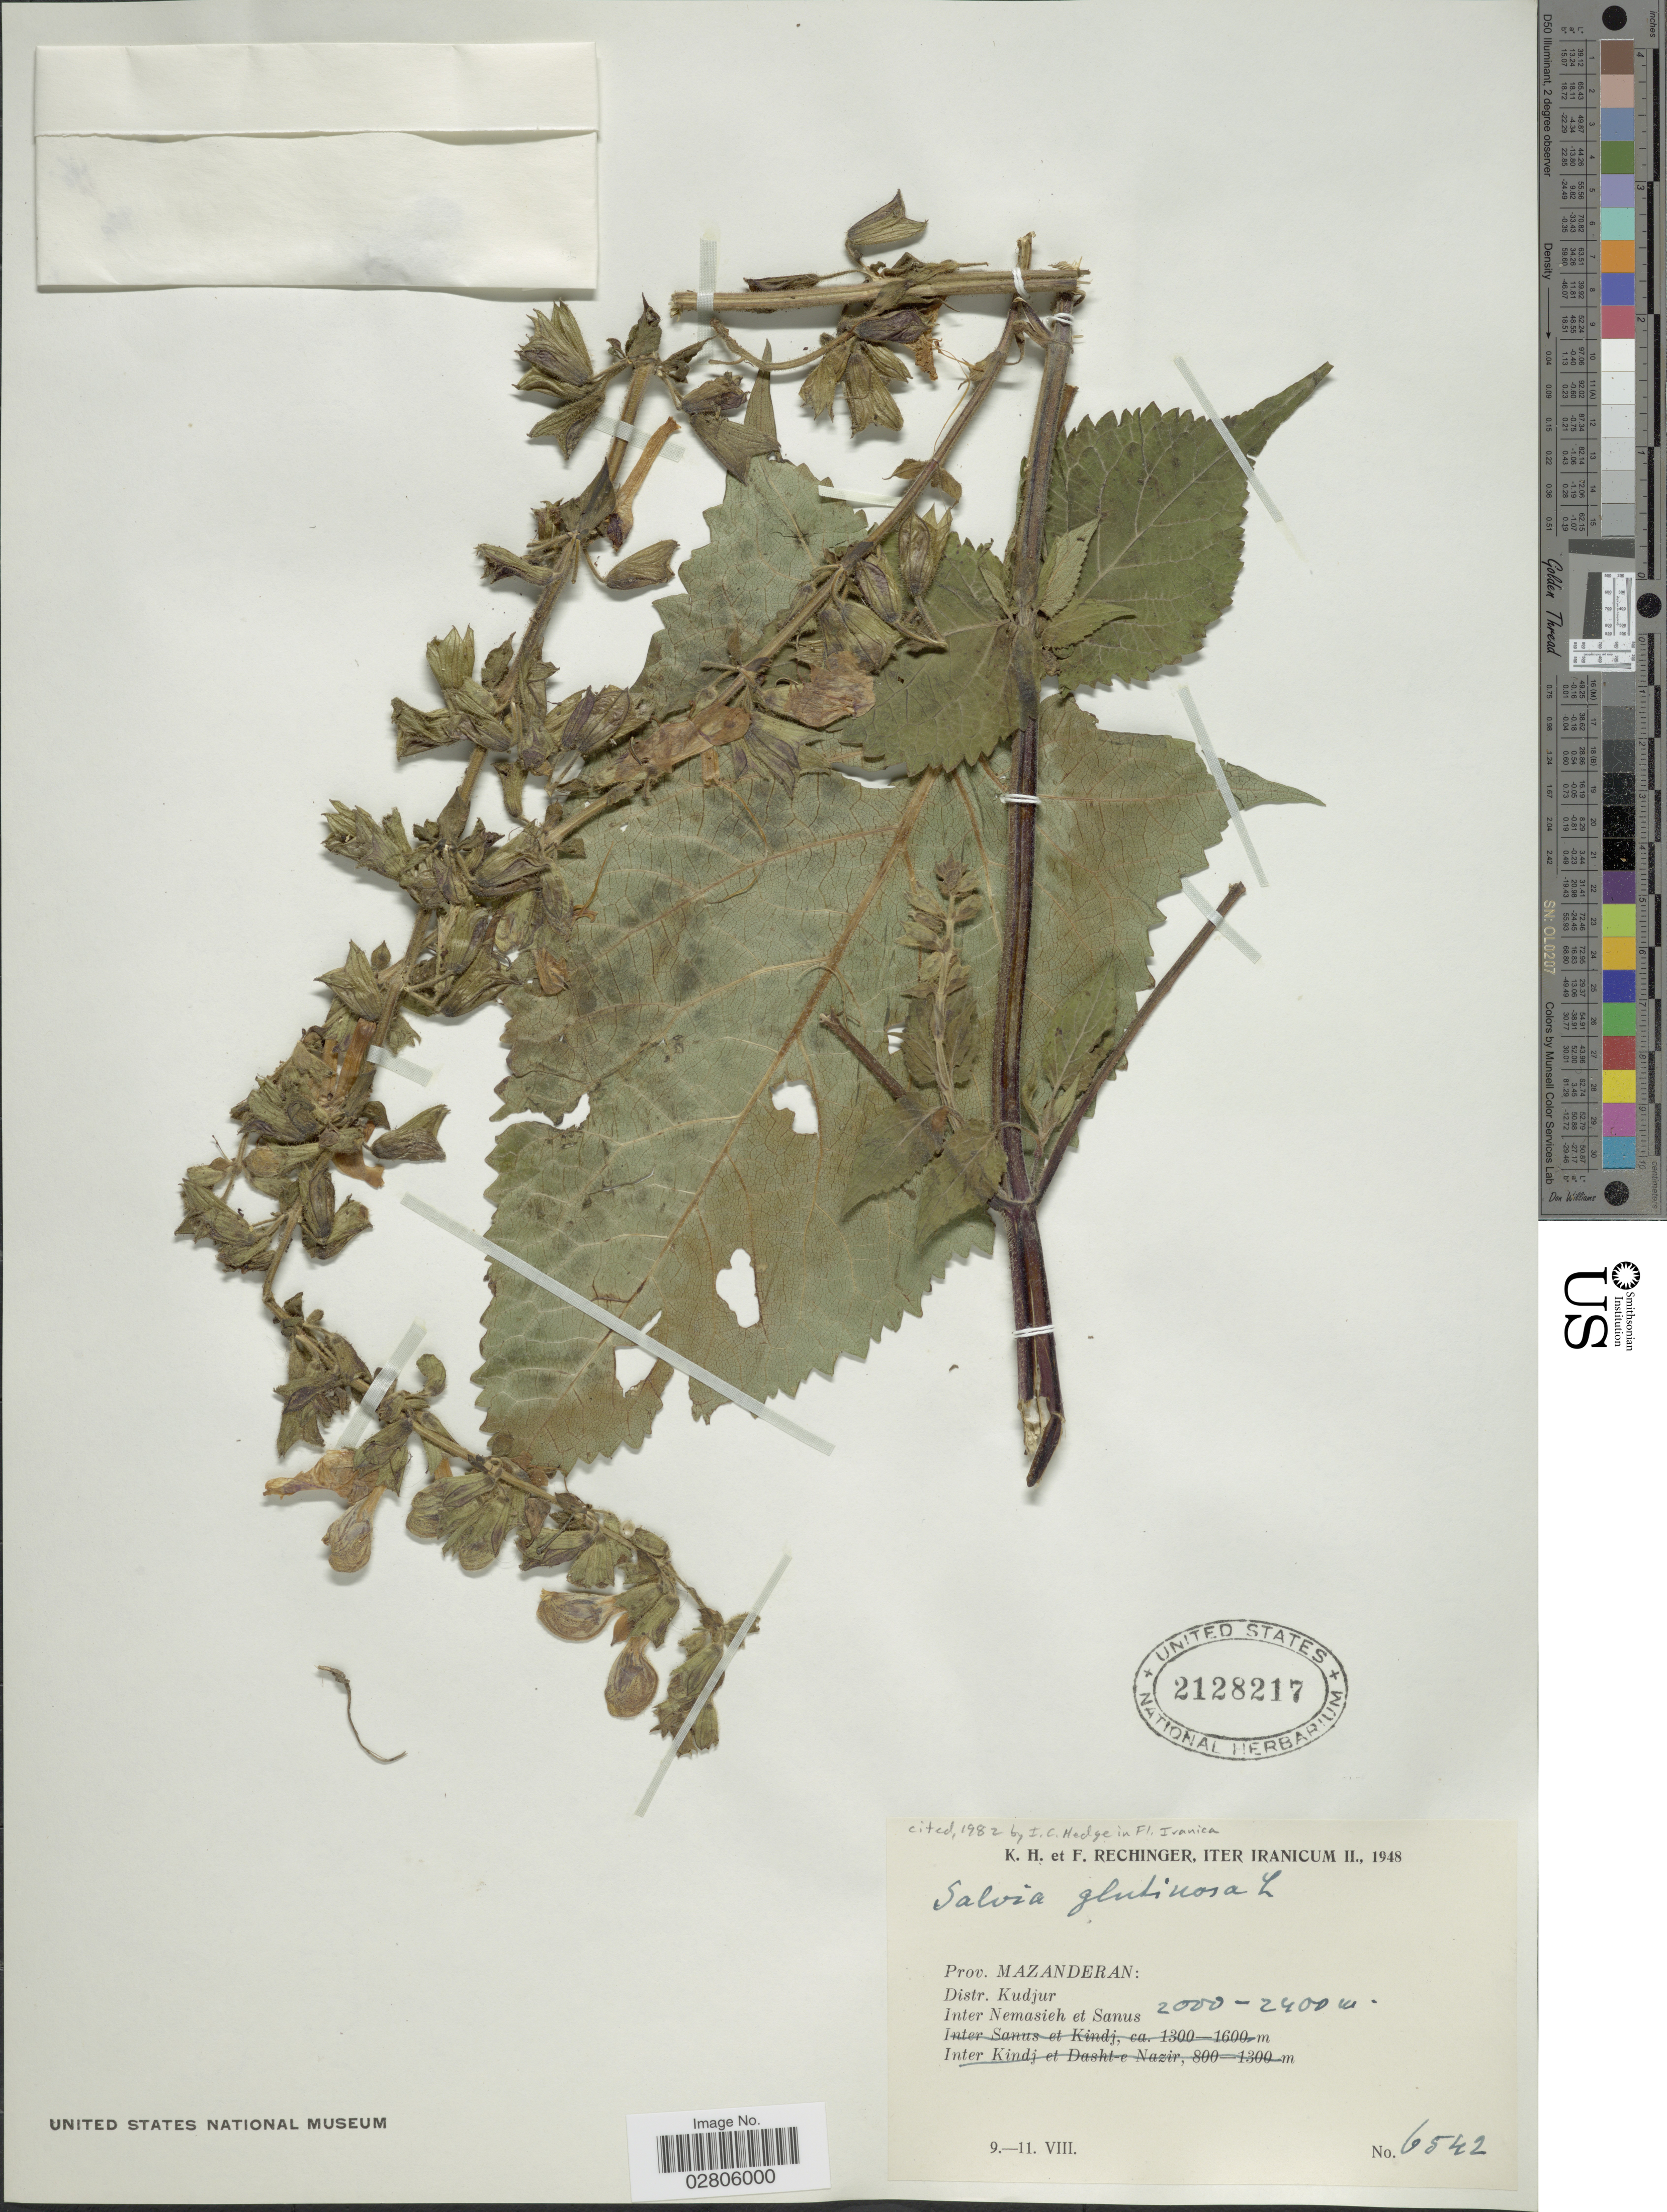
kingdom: Plantae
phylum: Tracheophyta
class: Magnoliopsida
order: Lamiales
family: Lamiaceae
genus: Salvia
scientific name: Salvia glutinosa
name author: L.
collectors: K. H. Rechinger & F. Rechinger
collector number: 6542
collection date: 1948-08-09/1948-08-11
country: Iran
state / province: Mazandaran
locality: Prov. Mazanderan: Distr. Kudjur, Inter Nemasieh et Sanus.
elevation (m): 2000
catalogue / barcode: US 2128217